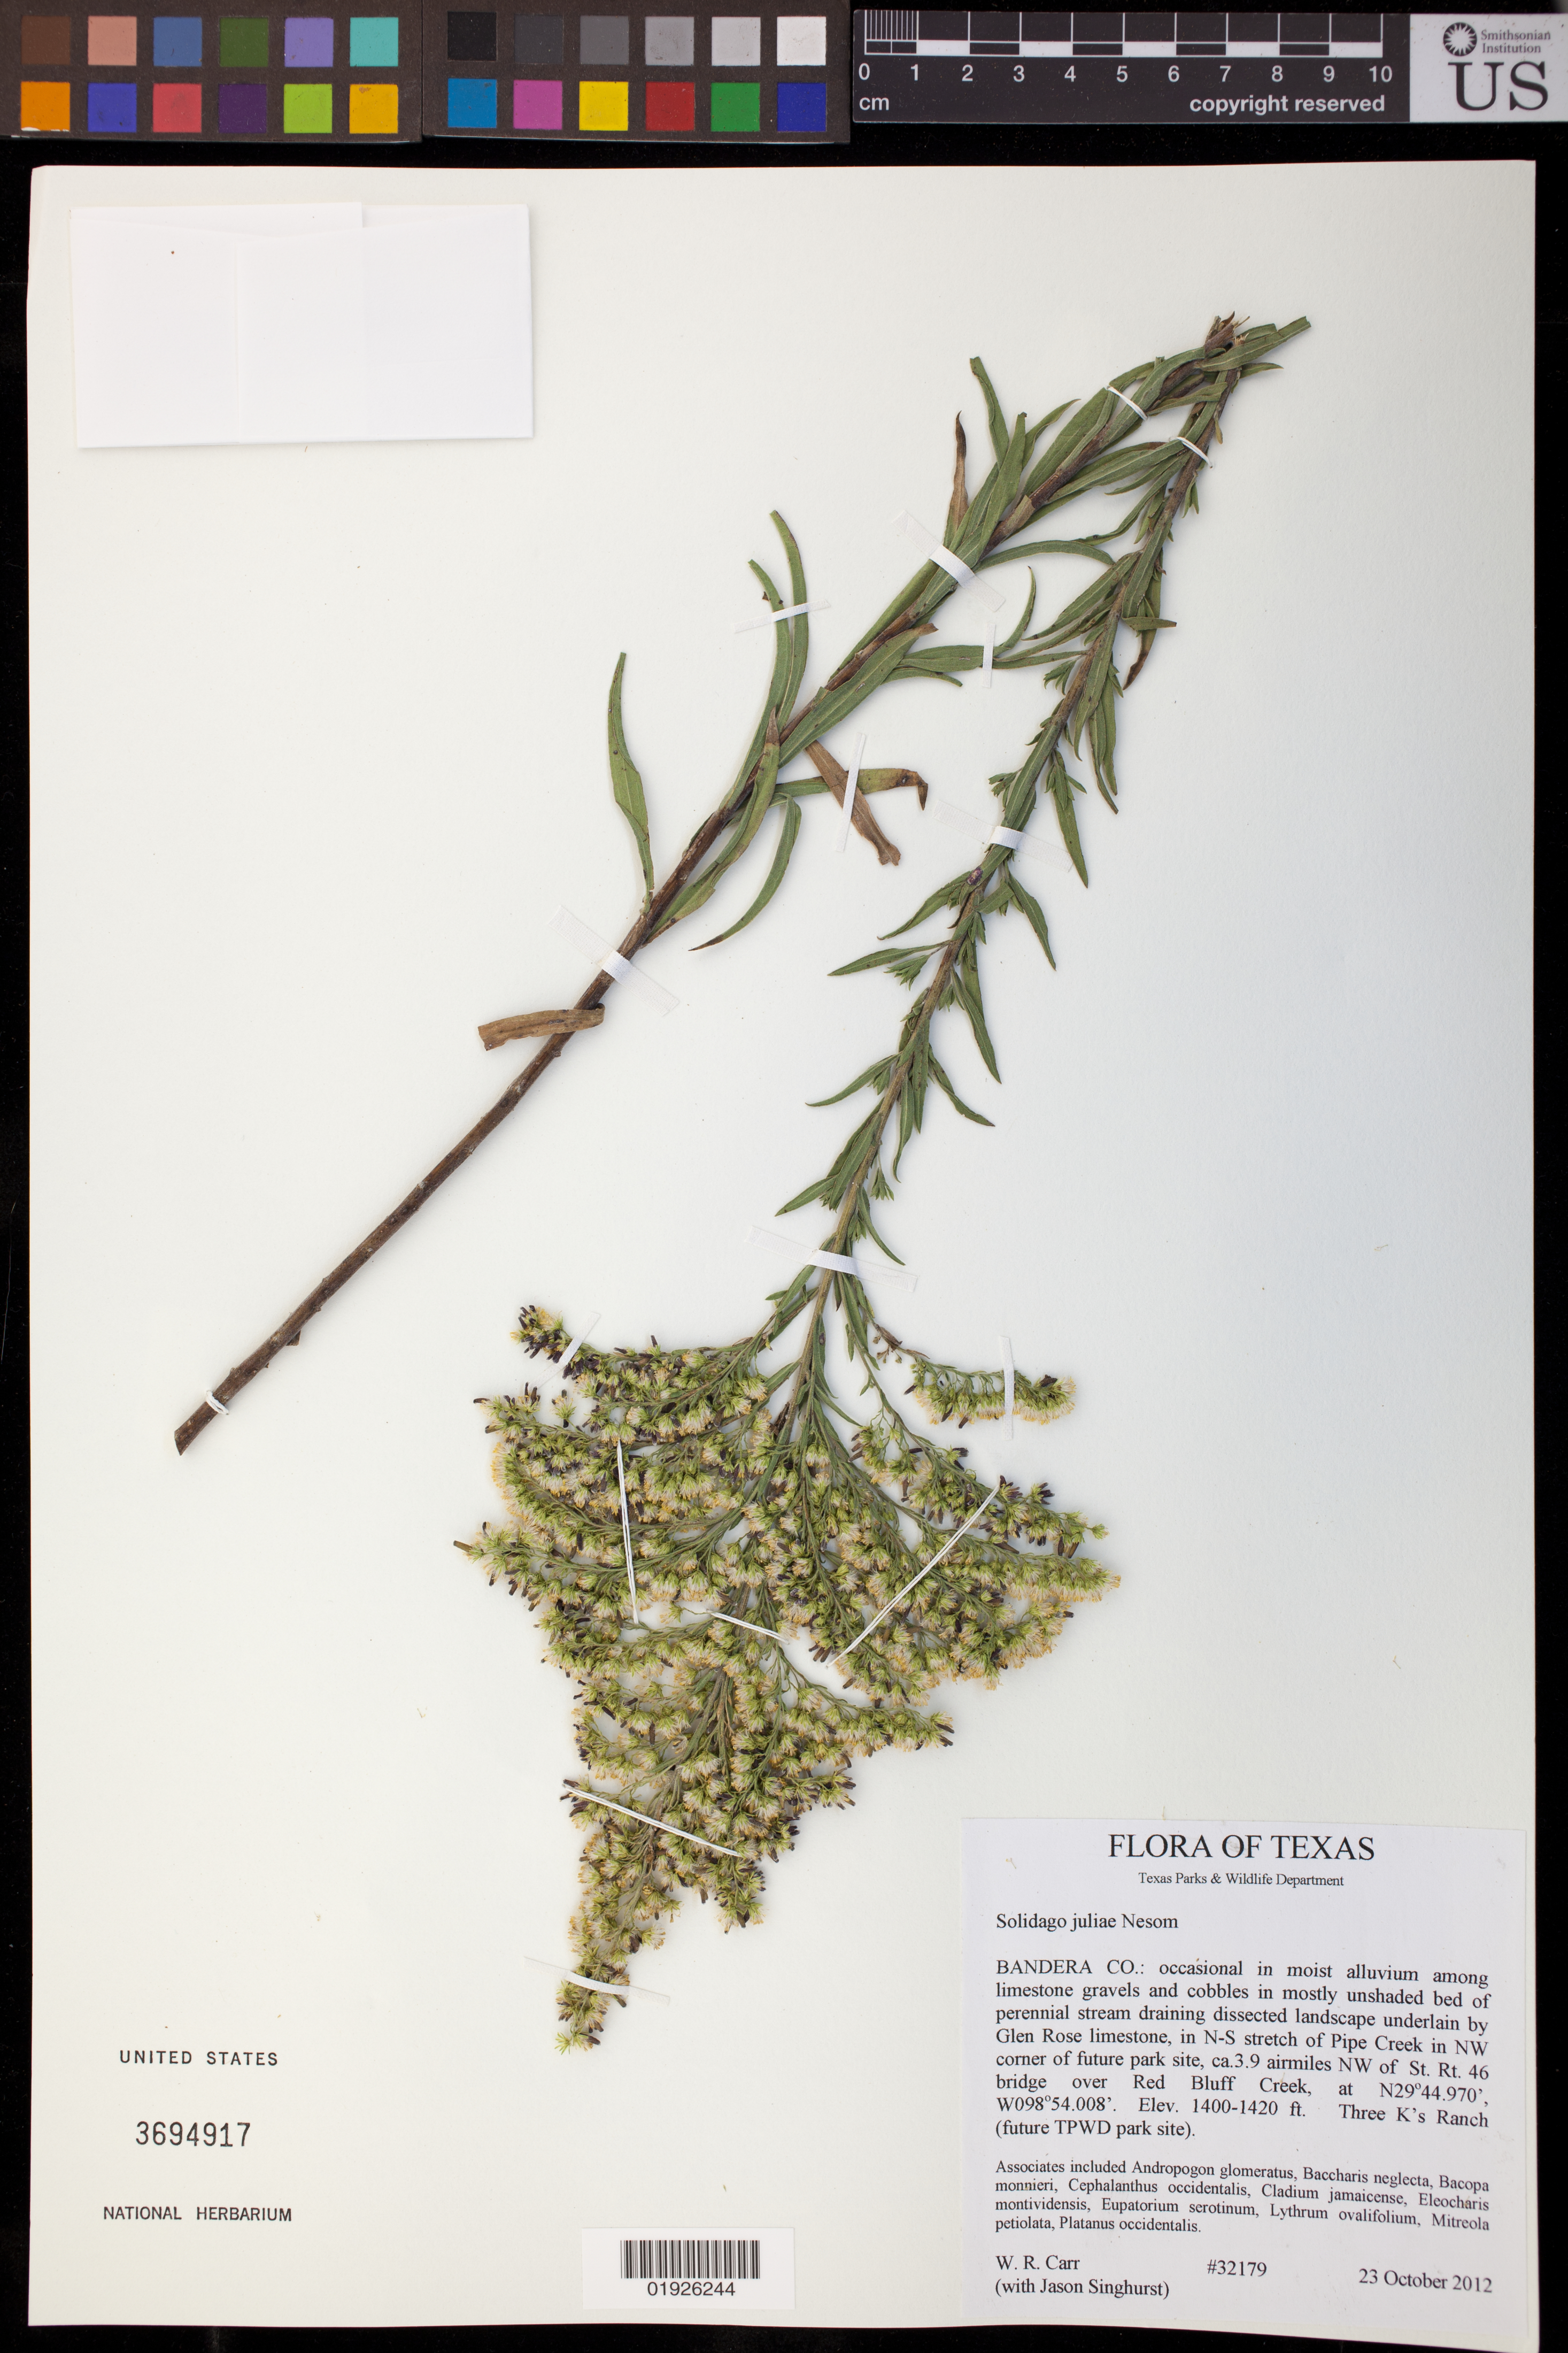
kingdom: Plantae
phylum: Tracheophyta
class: Magnoliopsida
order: Asterales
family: Asteraceae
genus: Solidago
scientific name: Solidago juliae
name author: G.L. Nesom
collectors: W. Carr & J. Singhurst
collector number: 32179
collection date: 2012-10-23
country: United States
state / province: Texas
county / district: Bandera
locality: In N-S stretch of Pipe Creek in NW corner of future park site, ca. 3.9 airmiles NW of St. Rt. 46 bridge over Red Bluff Creek. Three K's Ranch (future TPWD park site).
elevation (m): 427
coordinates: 29 44.970 N, 098 54.008 W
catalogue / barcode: US 3694917